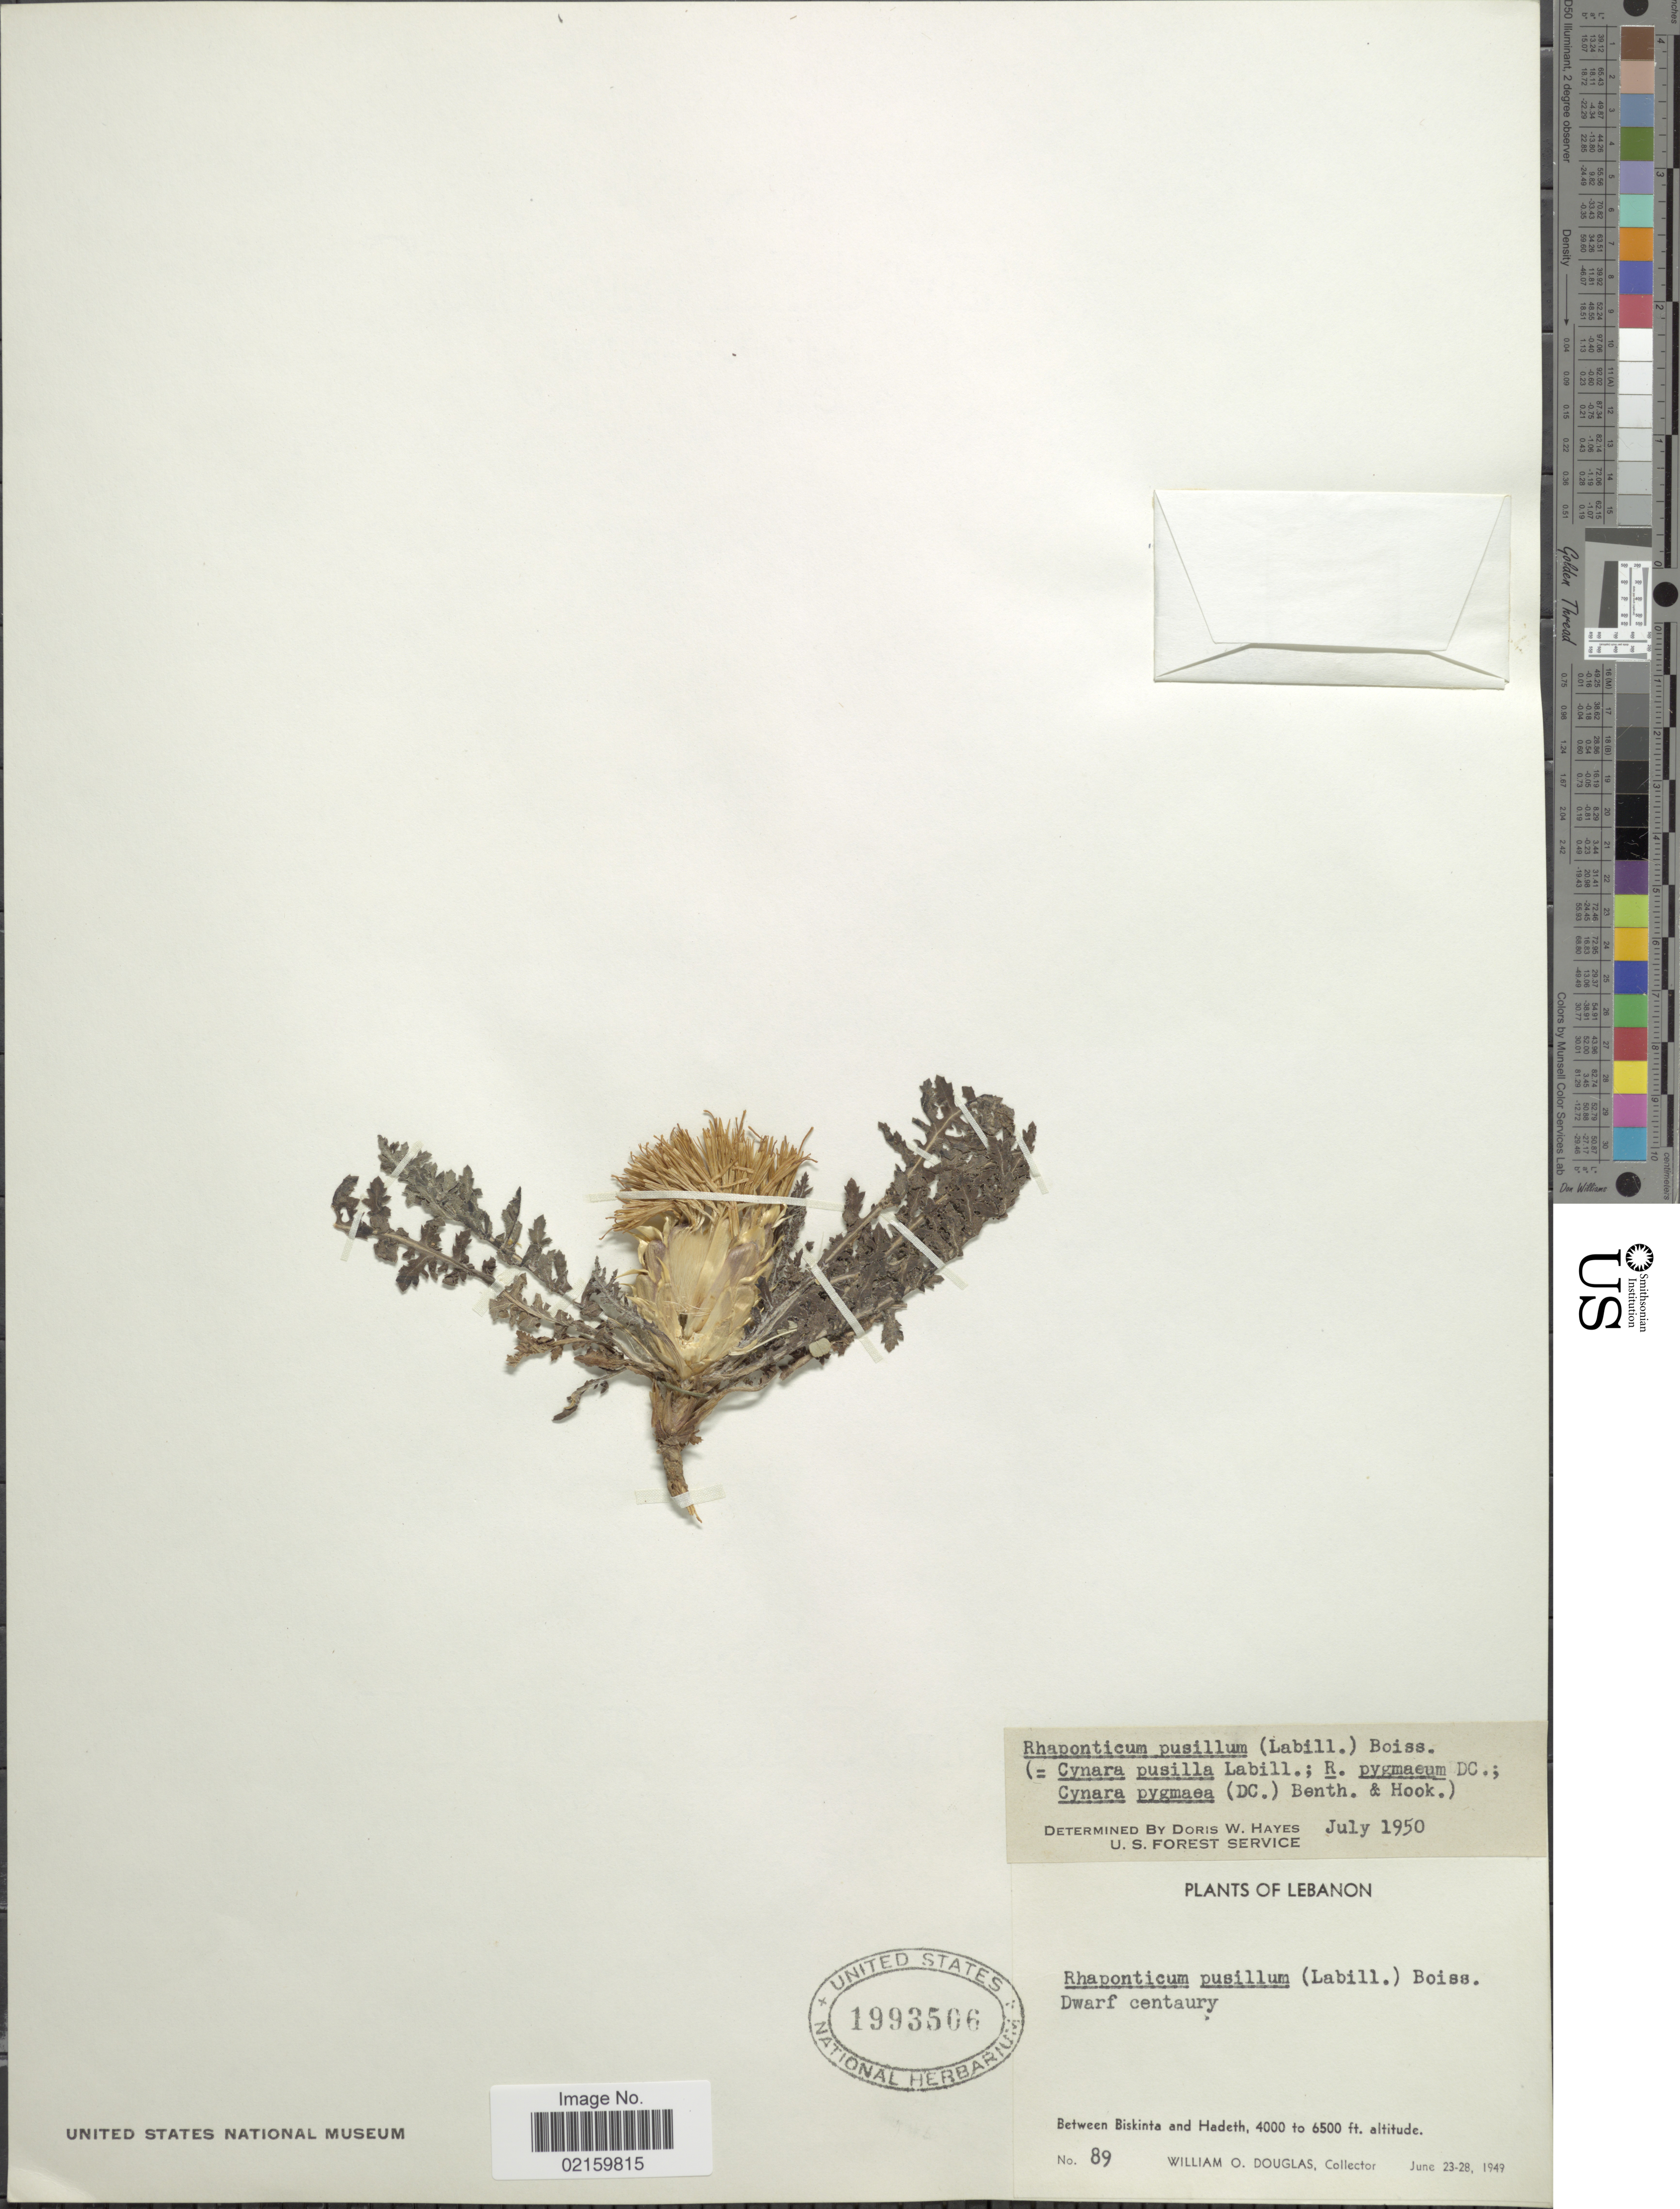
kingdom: Plantae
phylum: Tracheophyta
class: Magnoliopsida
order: Asterales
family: Asteraceae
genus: Klasea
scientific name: Klasea pusilla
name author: (Labill.) Greuter & Wagenitz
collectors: W. Douglas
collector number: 89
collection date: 1949-06-23/1949-06-28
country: Lebanon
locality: Between Biskinta and Hadeth. Dwarf centaury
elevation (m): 1219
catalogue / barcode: US 1993506